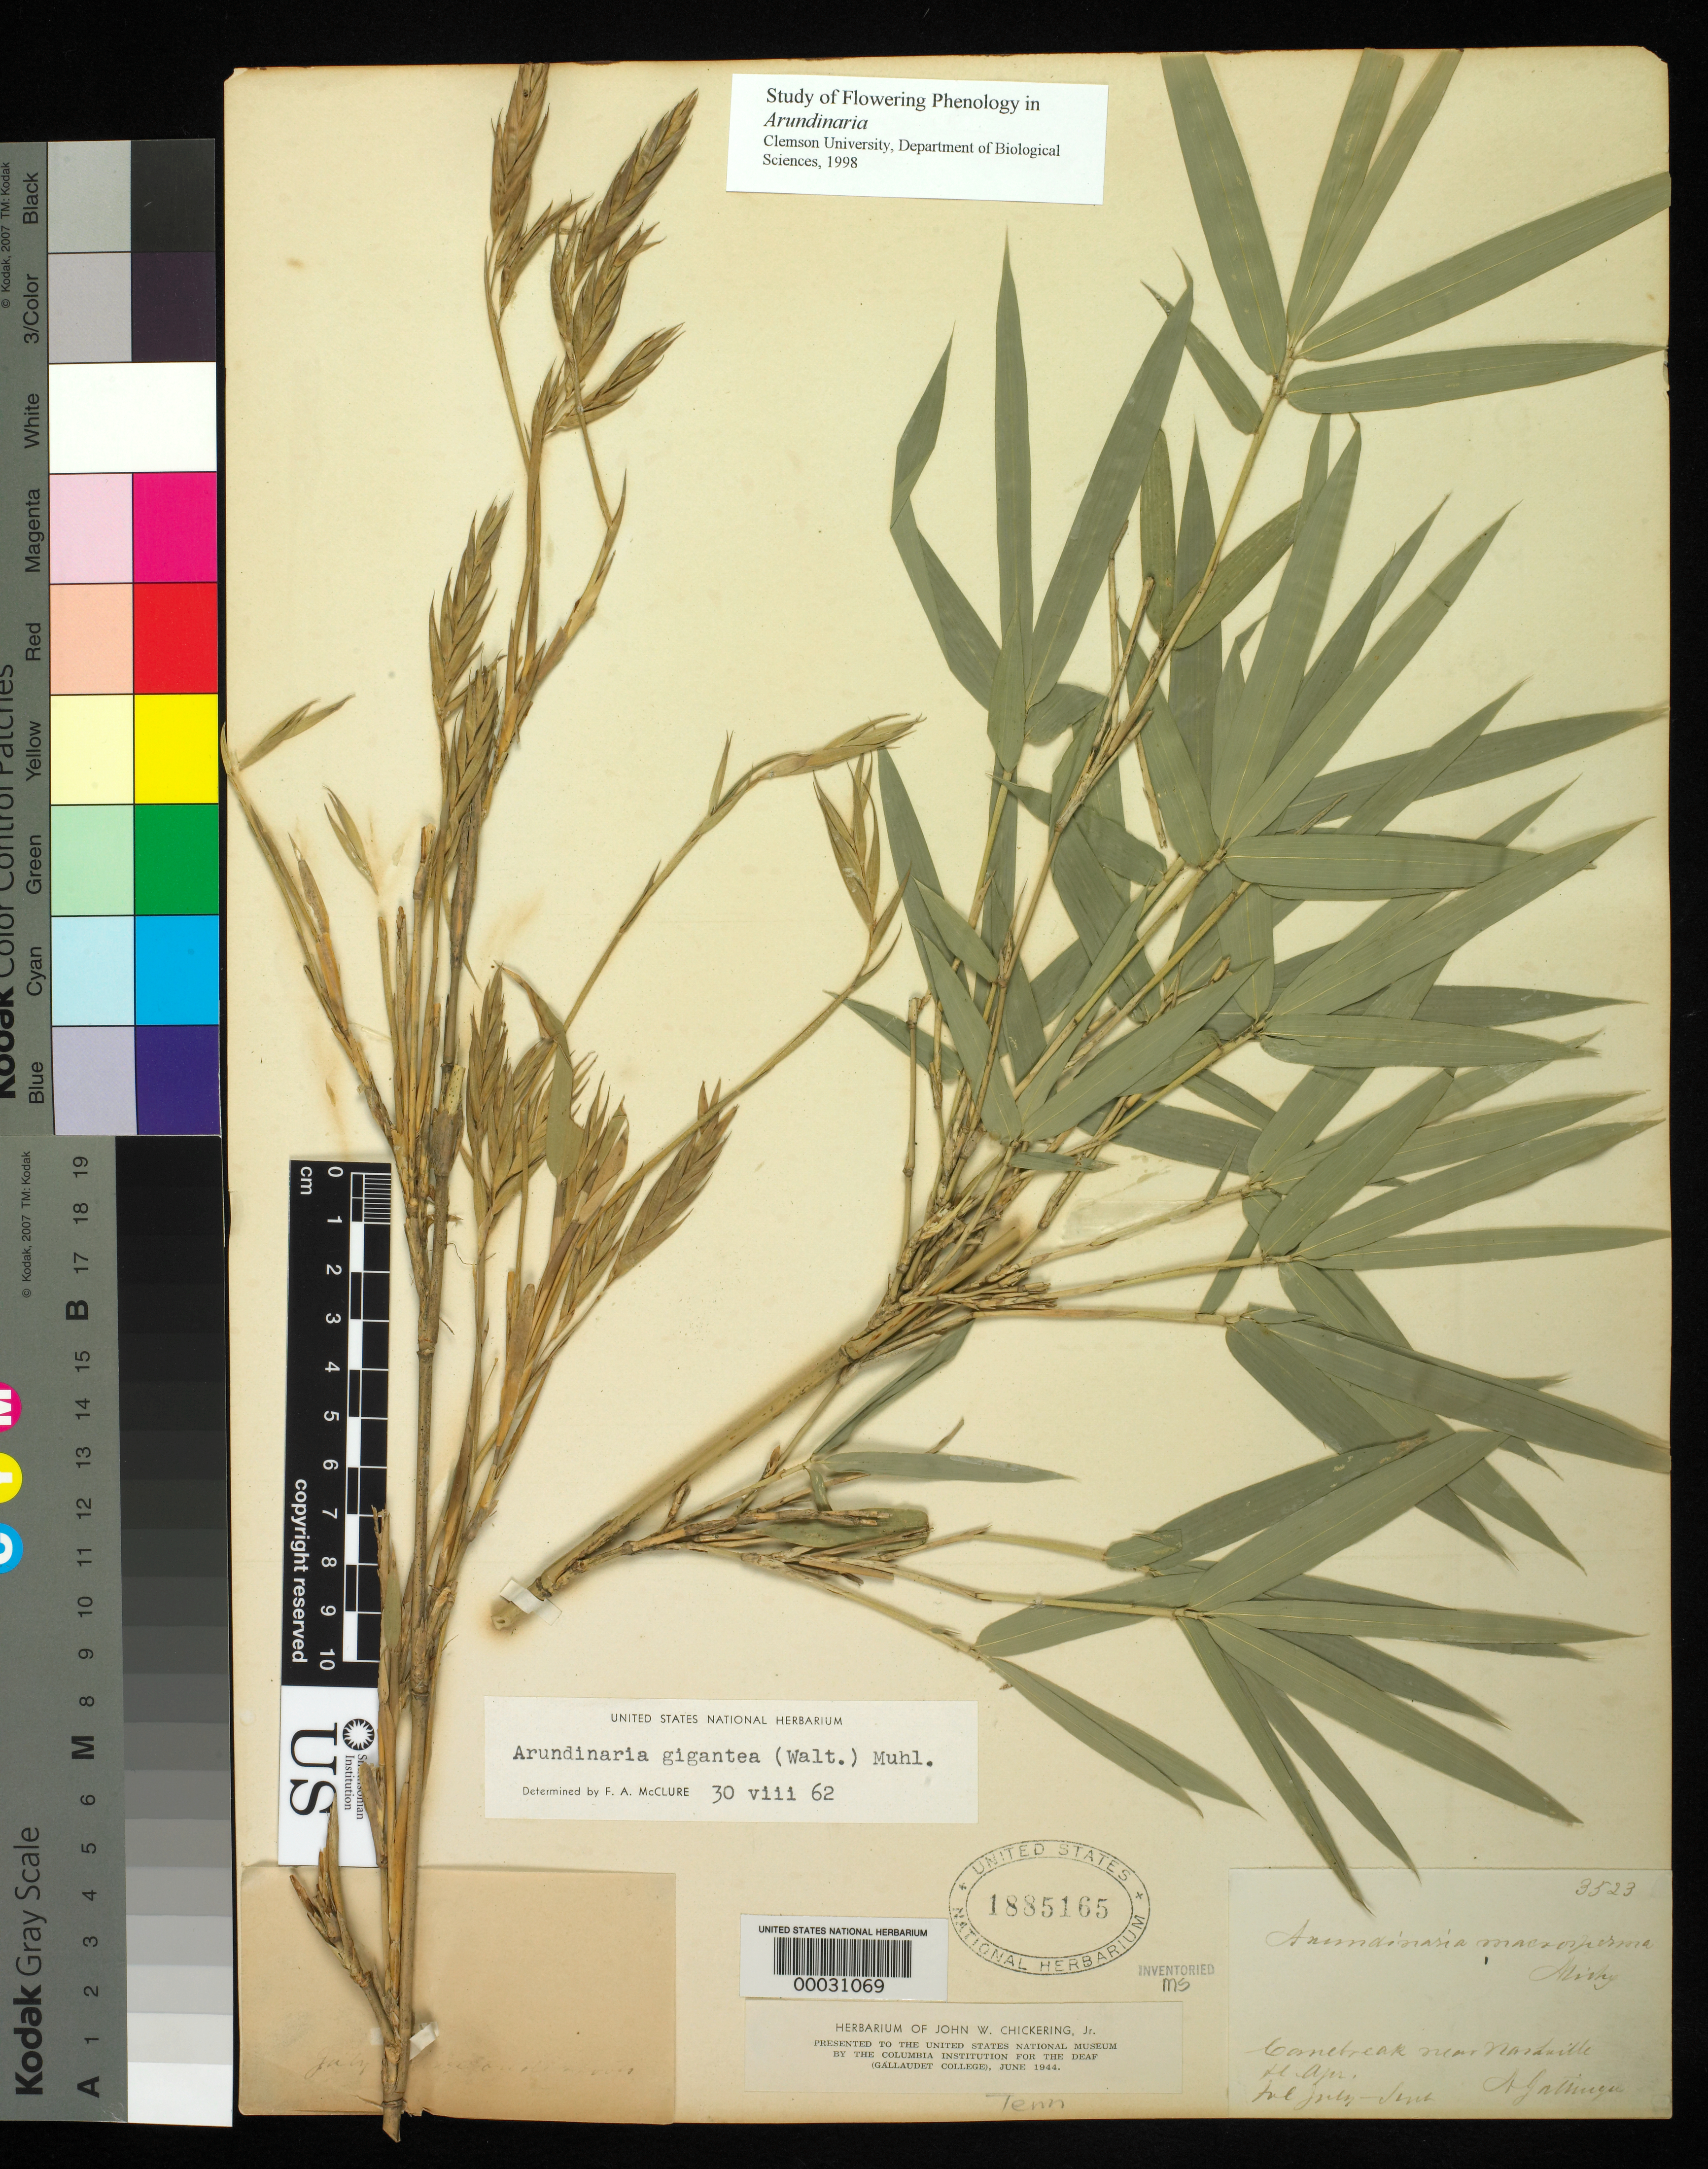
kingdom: Plantae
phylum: Tracheophyta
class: Liliopsida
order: Poales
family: Poaceae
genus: Arundinaria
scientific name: Arundinaria gigantea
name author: (Walter) Muhl.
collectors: A. Gattinger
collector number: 3523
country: United States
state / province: Tennessee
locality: Canebrakes, nashville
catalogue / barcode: US 1885165